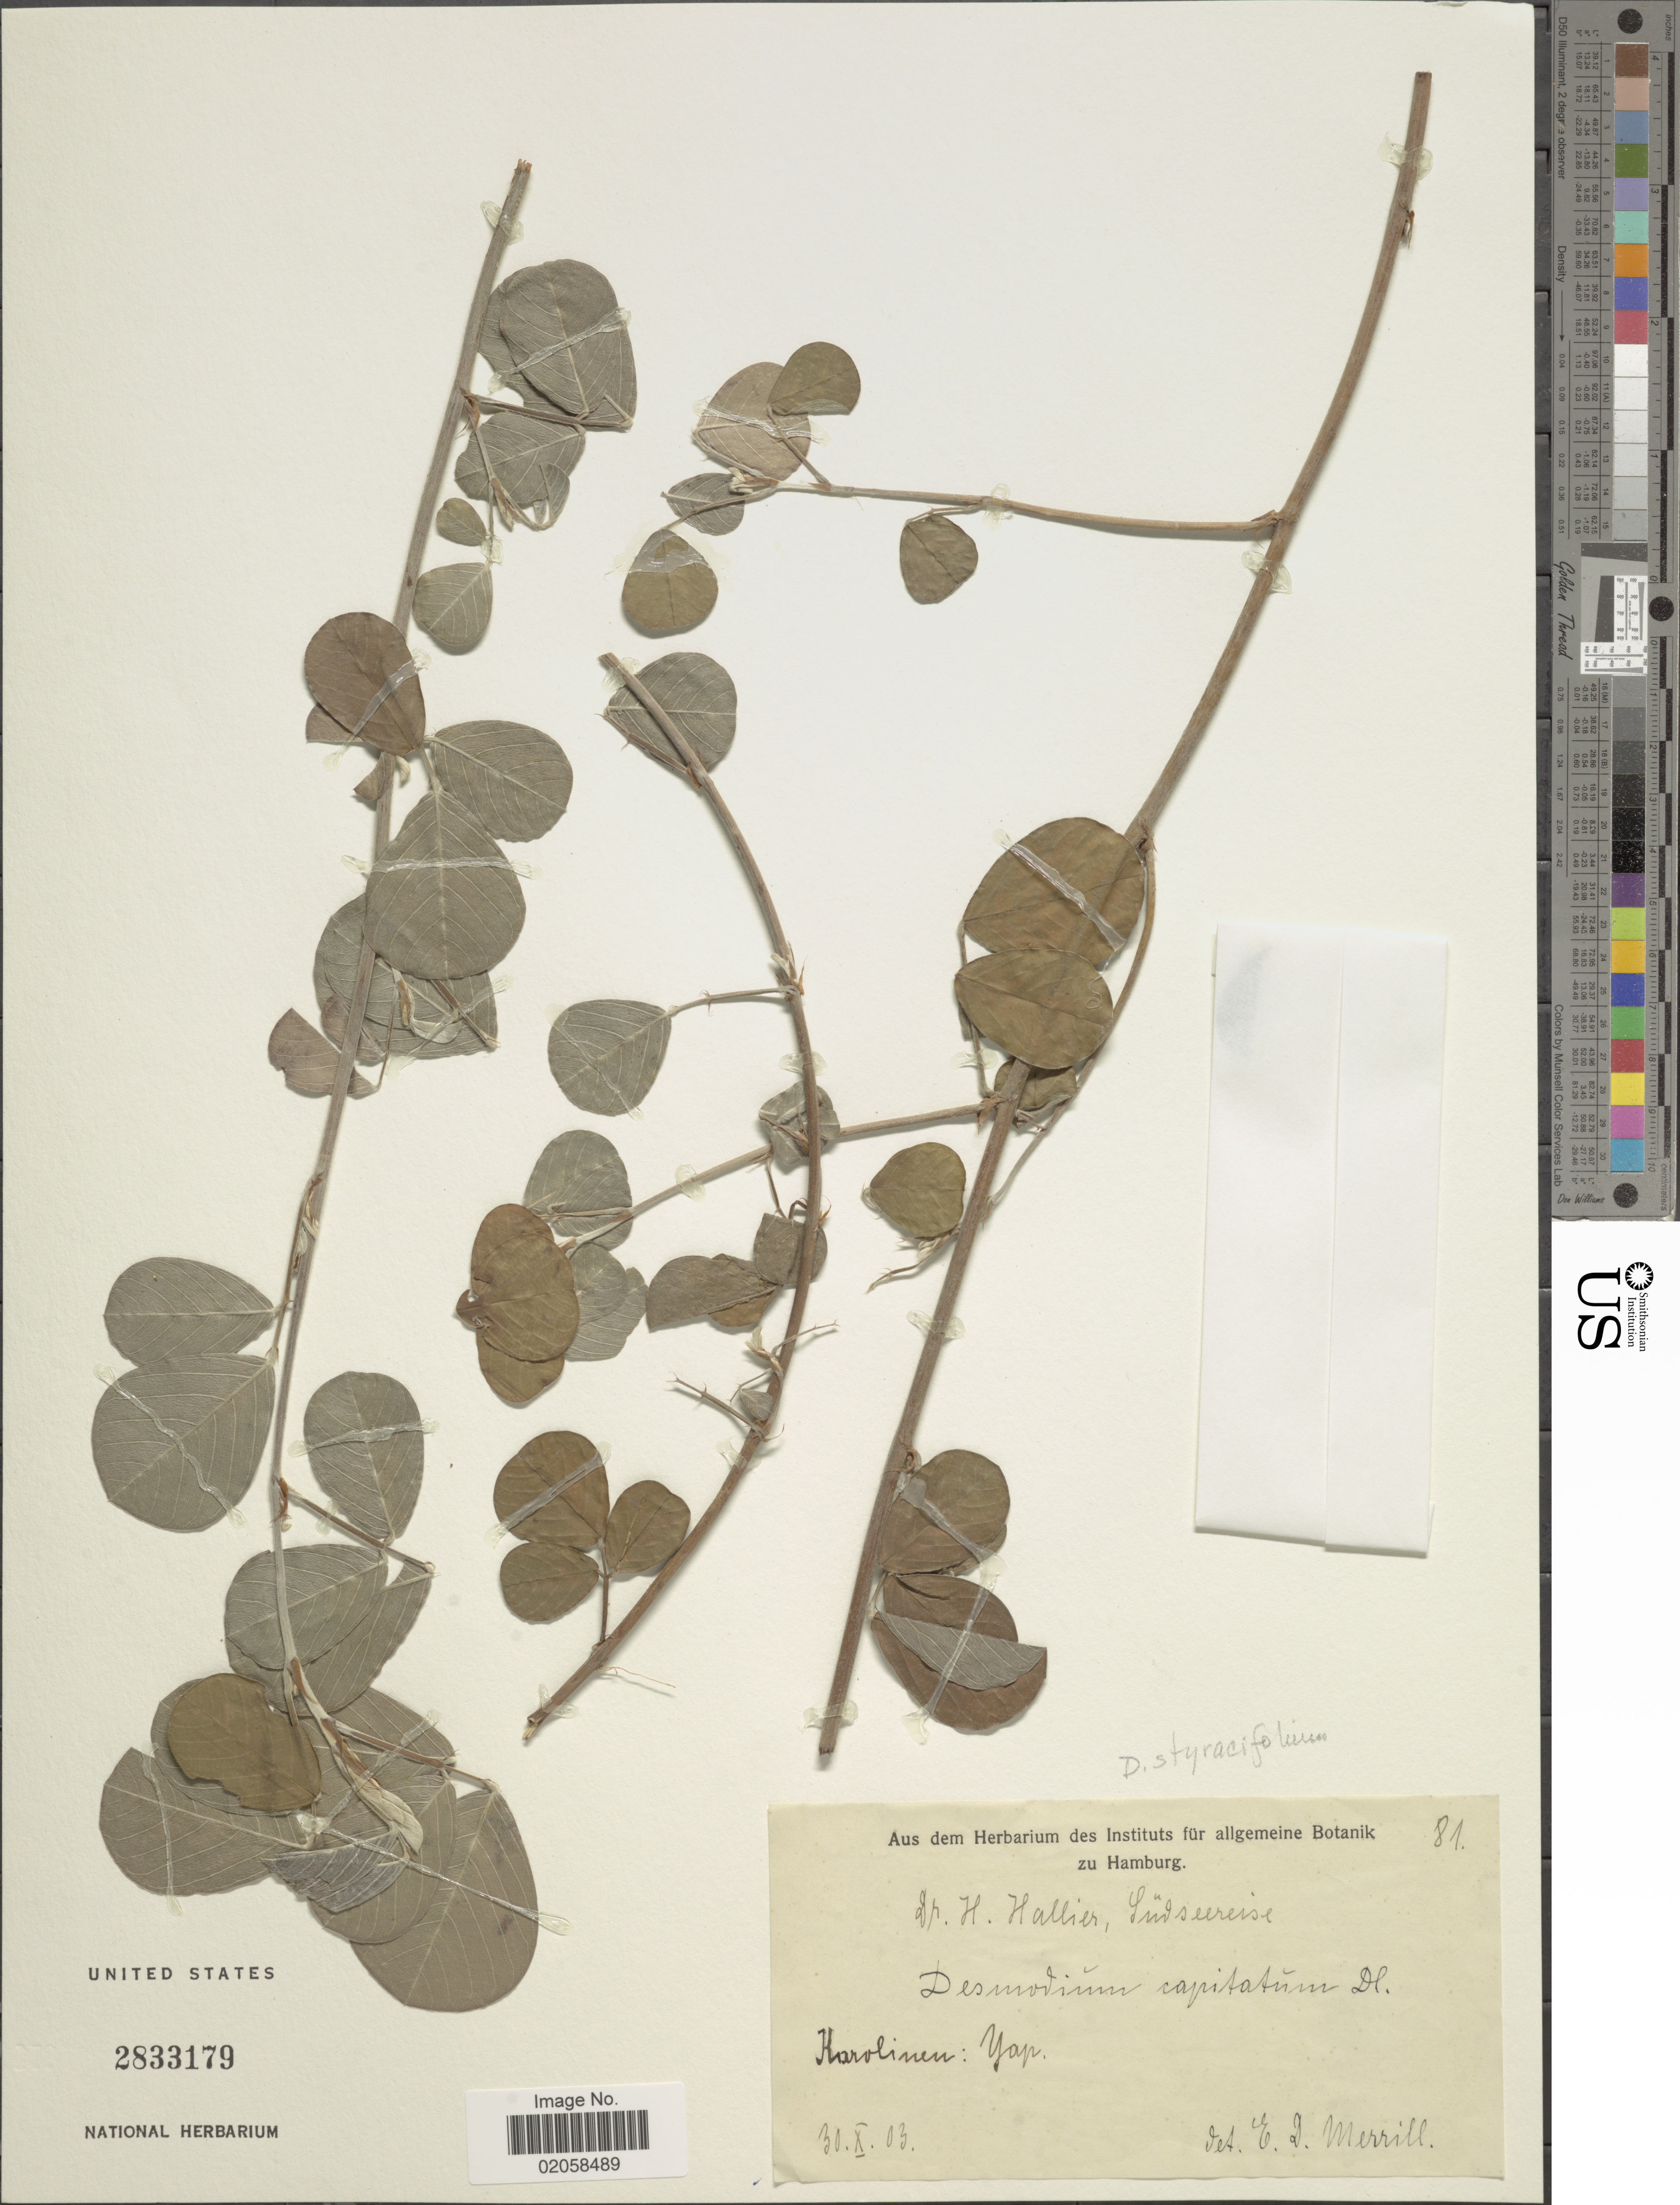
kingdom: Plantae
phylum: Tracheophyta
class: Magnoliopsida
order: Fabales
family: Fabaceae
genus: Grona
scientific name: Grona retroflexa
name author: (L.) H. Ohashi & K. Ohashi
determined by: Strong, Mark T., (BOT), Smithsonian Institution - National Museum of Natural History (UNITED STATES)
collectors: Ex herb. Botanik zu Hamburg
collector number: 81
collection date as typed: Transcribed d/m/y: 30/10/03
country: Micronesia, Federated States of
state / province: Yap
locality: Harolinen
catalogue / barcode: US 2833179